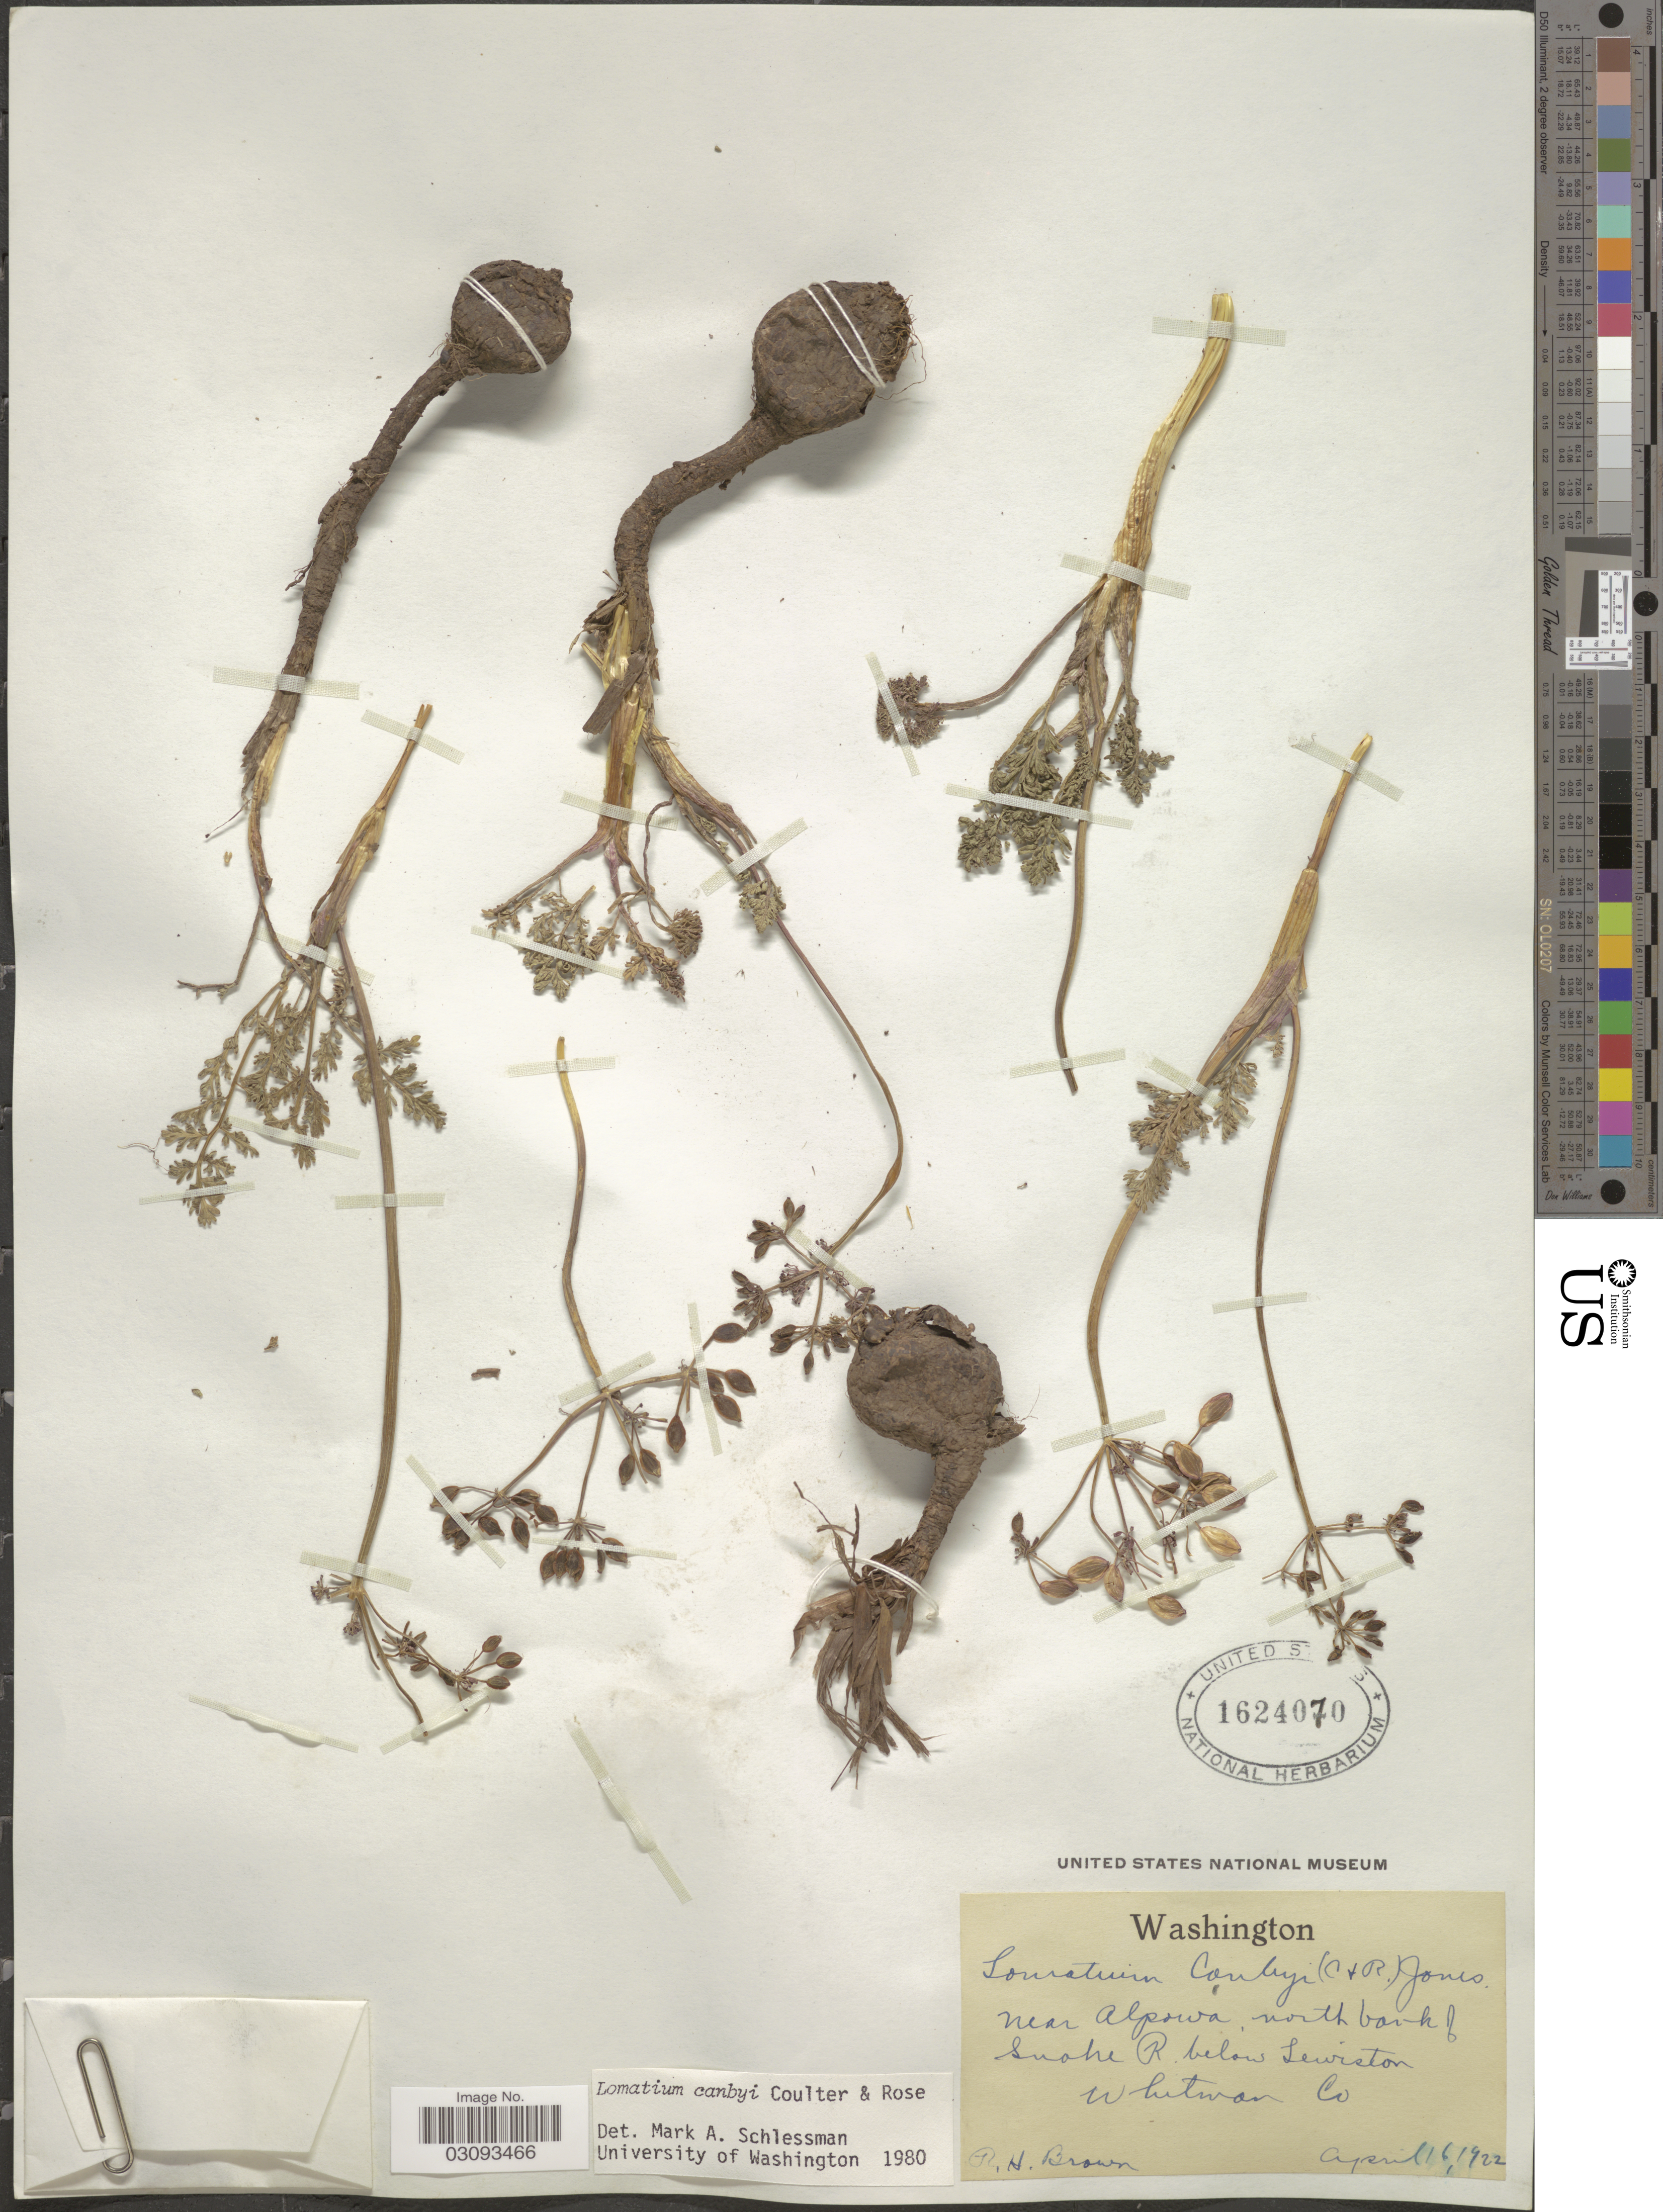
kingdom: Plantae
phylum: Tracheophyta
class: Magnoliopsida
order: Apiales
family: Apiaceae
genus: Lomatium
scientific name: Lomatium canbyi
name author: (J.M. Coult. & Rose) J.M. Coult. & Rose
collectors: R. Brown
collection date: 1922-04-16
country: United States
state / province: Washington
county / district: Whitman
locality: Near Alpowa, north bank of Snake R. below Lewiston, Whitman Co.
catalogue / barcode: US 1624070